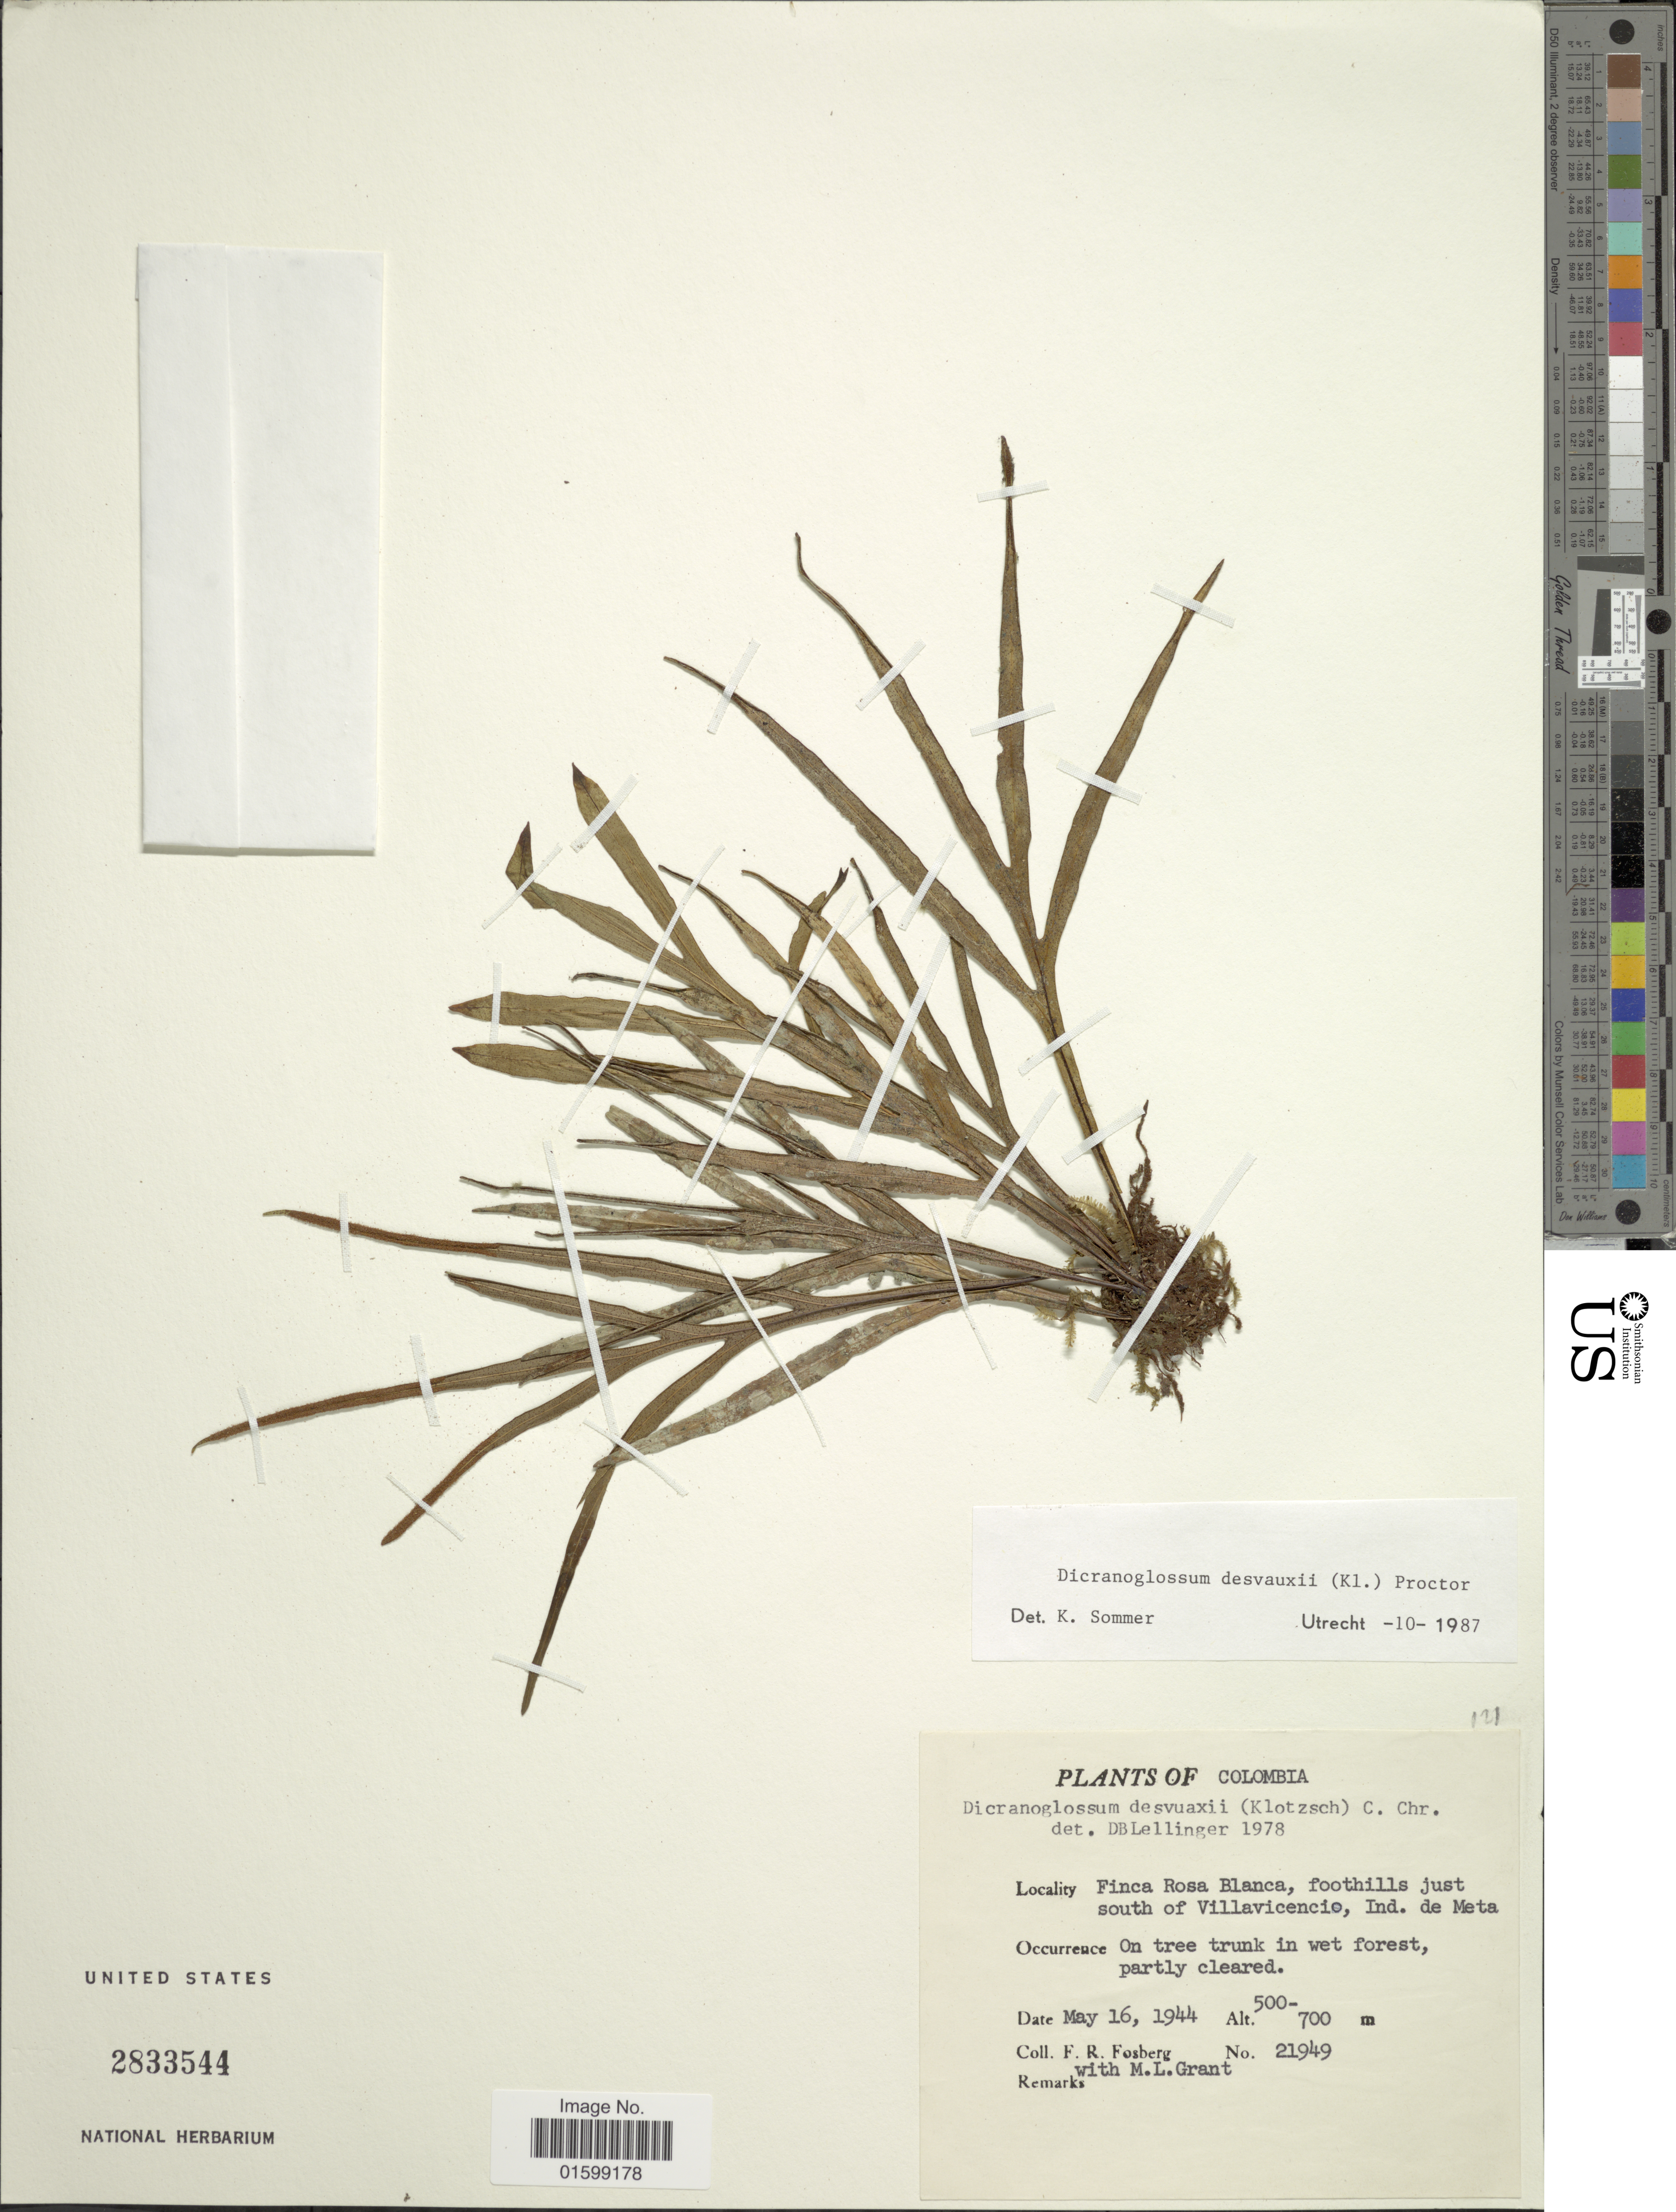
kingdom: Plantae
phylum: Tracheophyta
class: Polypodiopsida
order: Polypodiales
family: Polypodiaceae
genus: Pleopeltis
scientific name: Pleopeltis desvauxii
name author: (Klotzsch) Salino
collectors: F. R. Fosberg & M. L. Grant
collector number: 21949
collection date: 1944-05-16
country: Colombia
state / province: Meta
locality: Finca Rosa Blanca, foothills just south of Villaviciente, Ind. de Meta, on tree trunk in wet forest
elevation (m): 500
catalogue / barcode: US 2833544